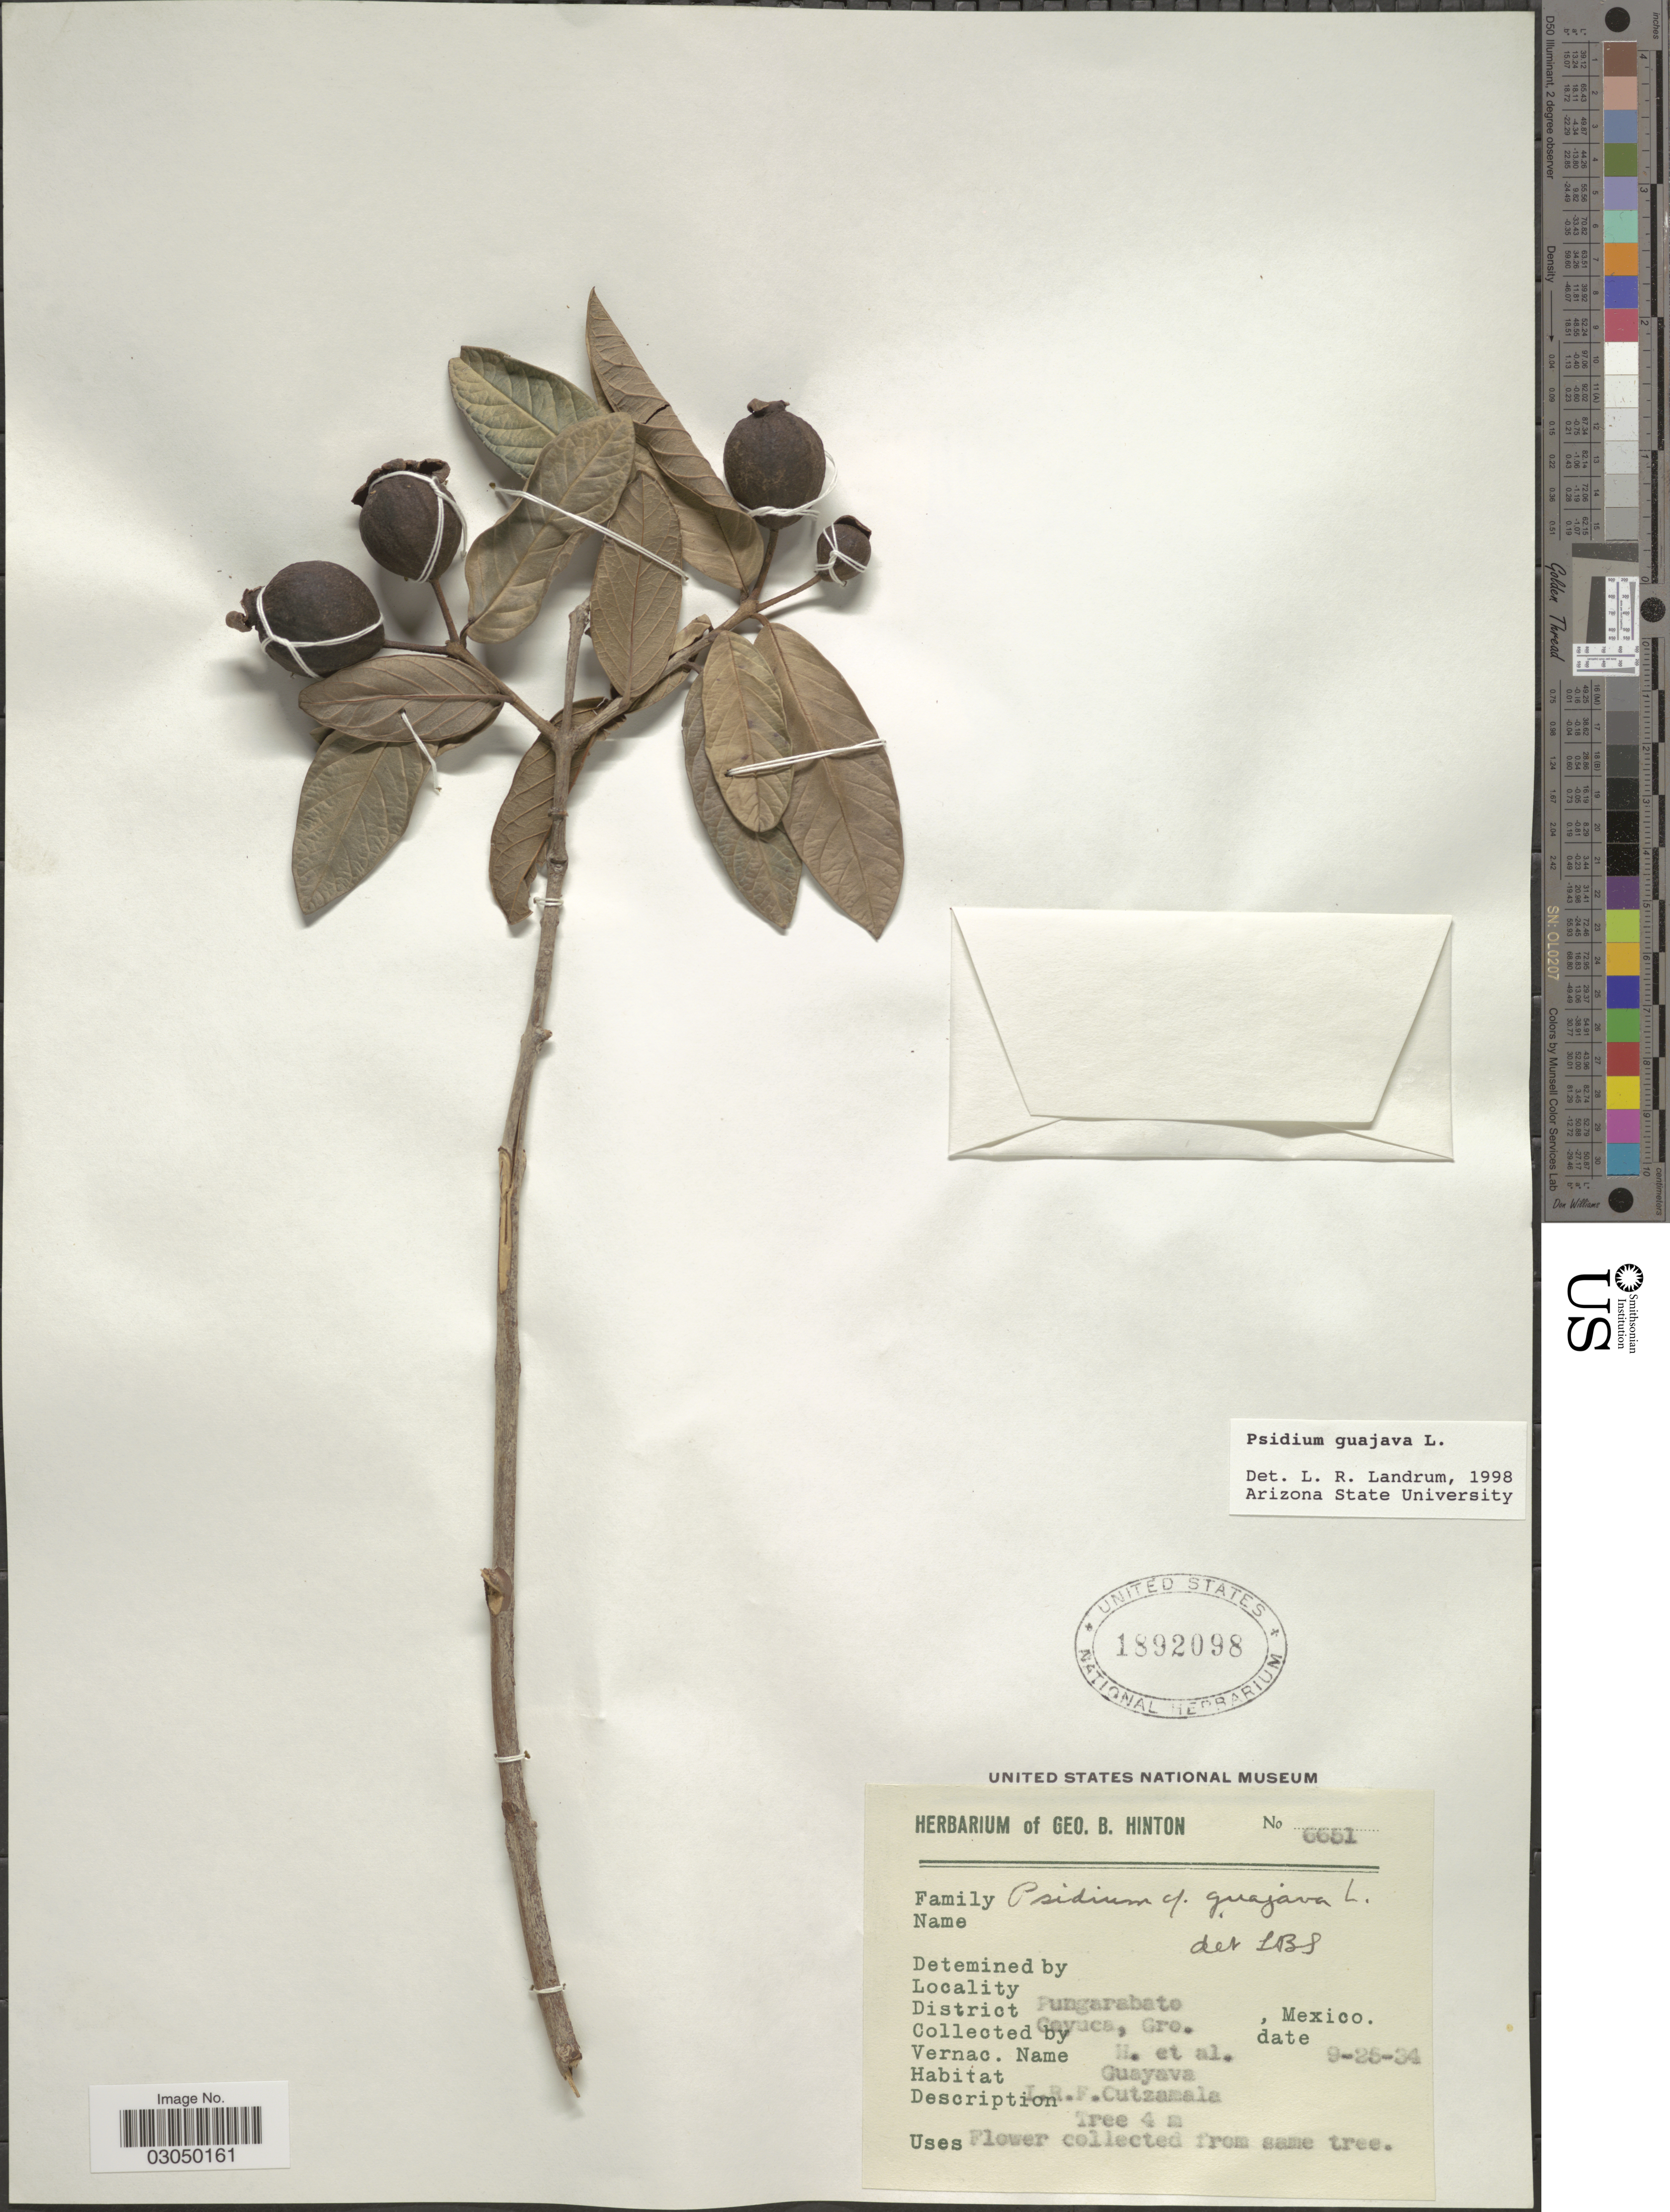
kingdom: Plantae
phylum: Tracheophyta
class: Magnoliopsida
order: Myrtales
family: Myrtaceae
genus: Psidium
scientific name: Psidium guajava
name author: L.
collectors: G. B. Hinton & et al.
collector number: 6651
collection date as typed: Transcribed d/m/y: 25/9/34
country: Mexico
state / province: Guerrero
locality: Pungarabato. District Coyuca, Gro.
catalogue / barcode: US 1892098